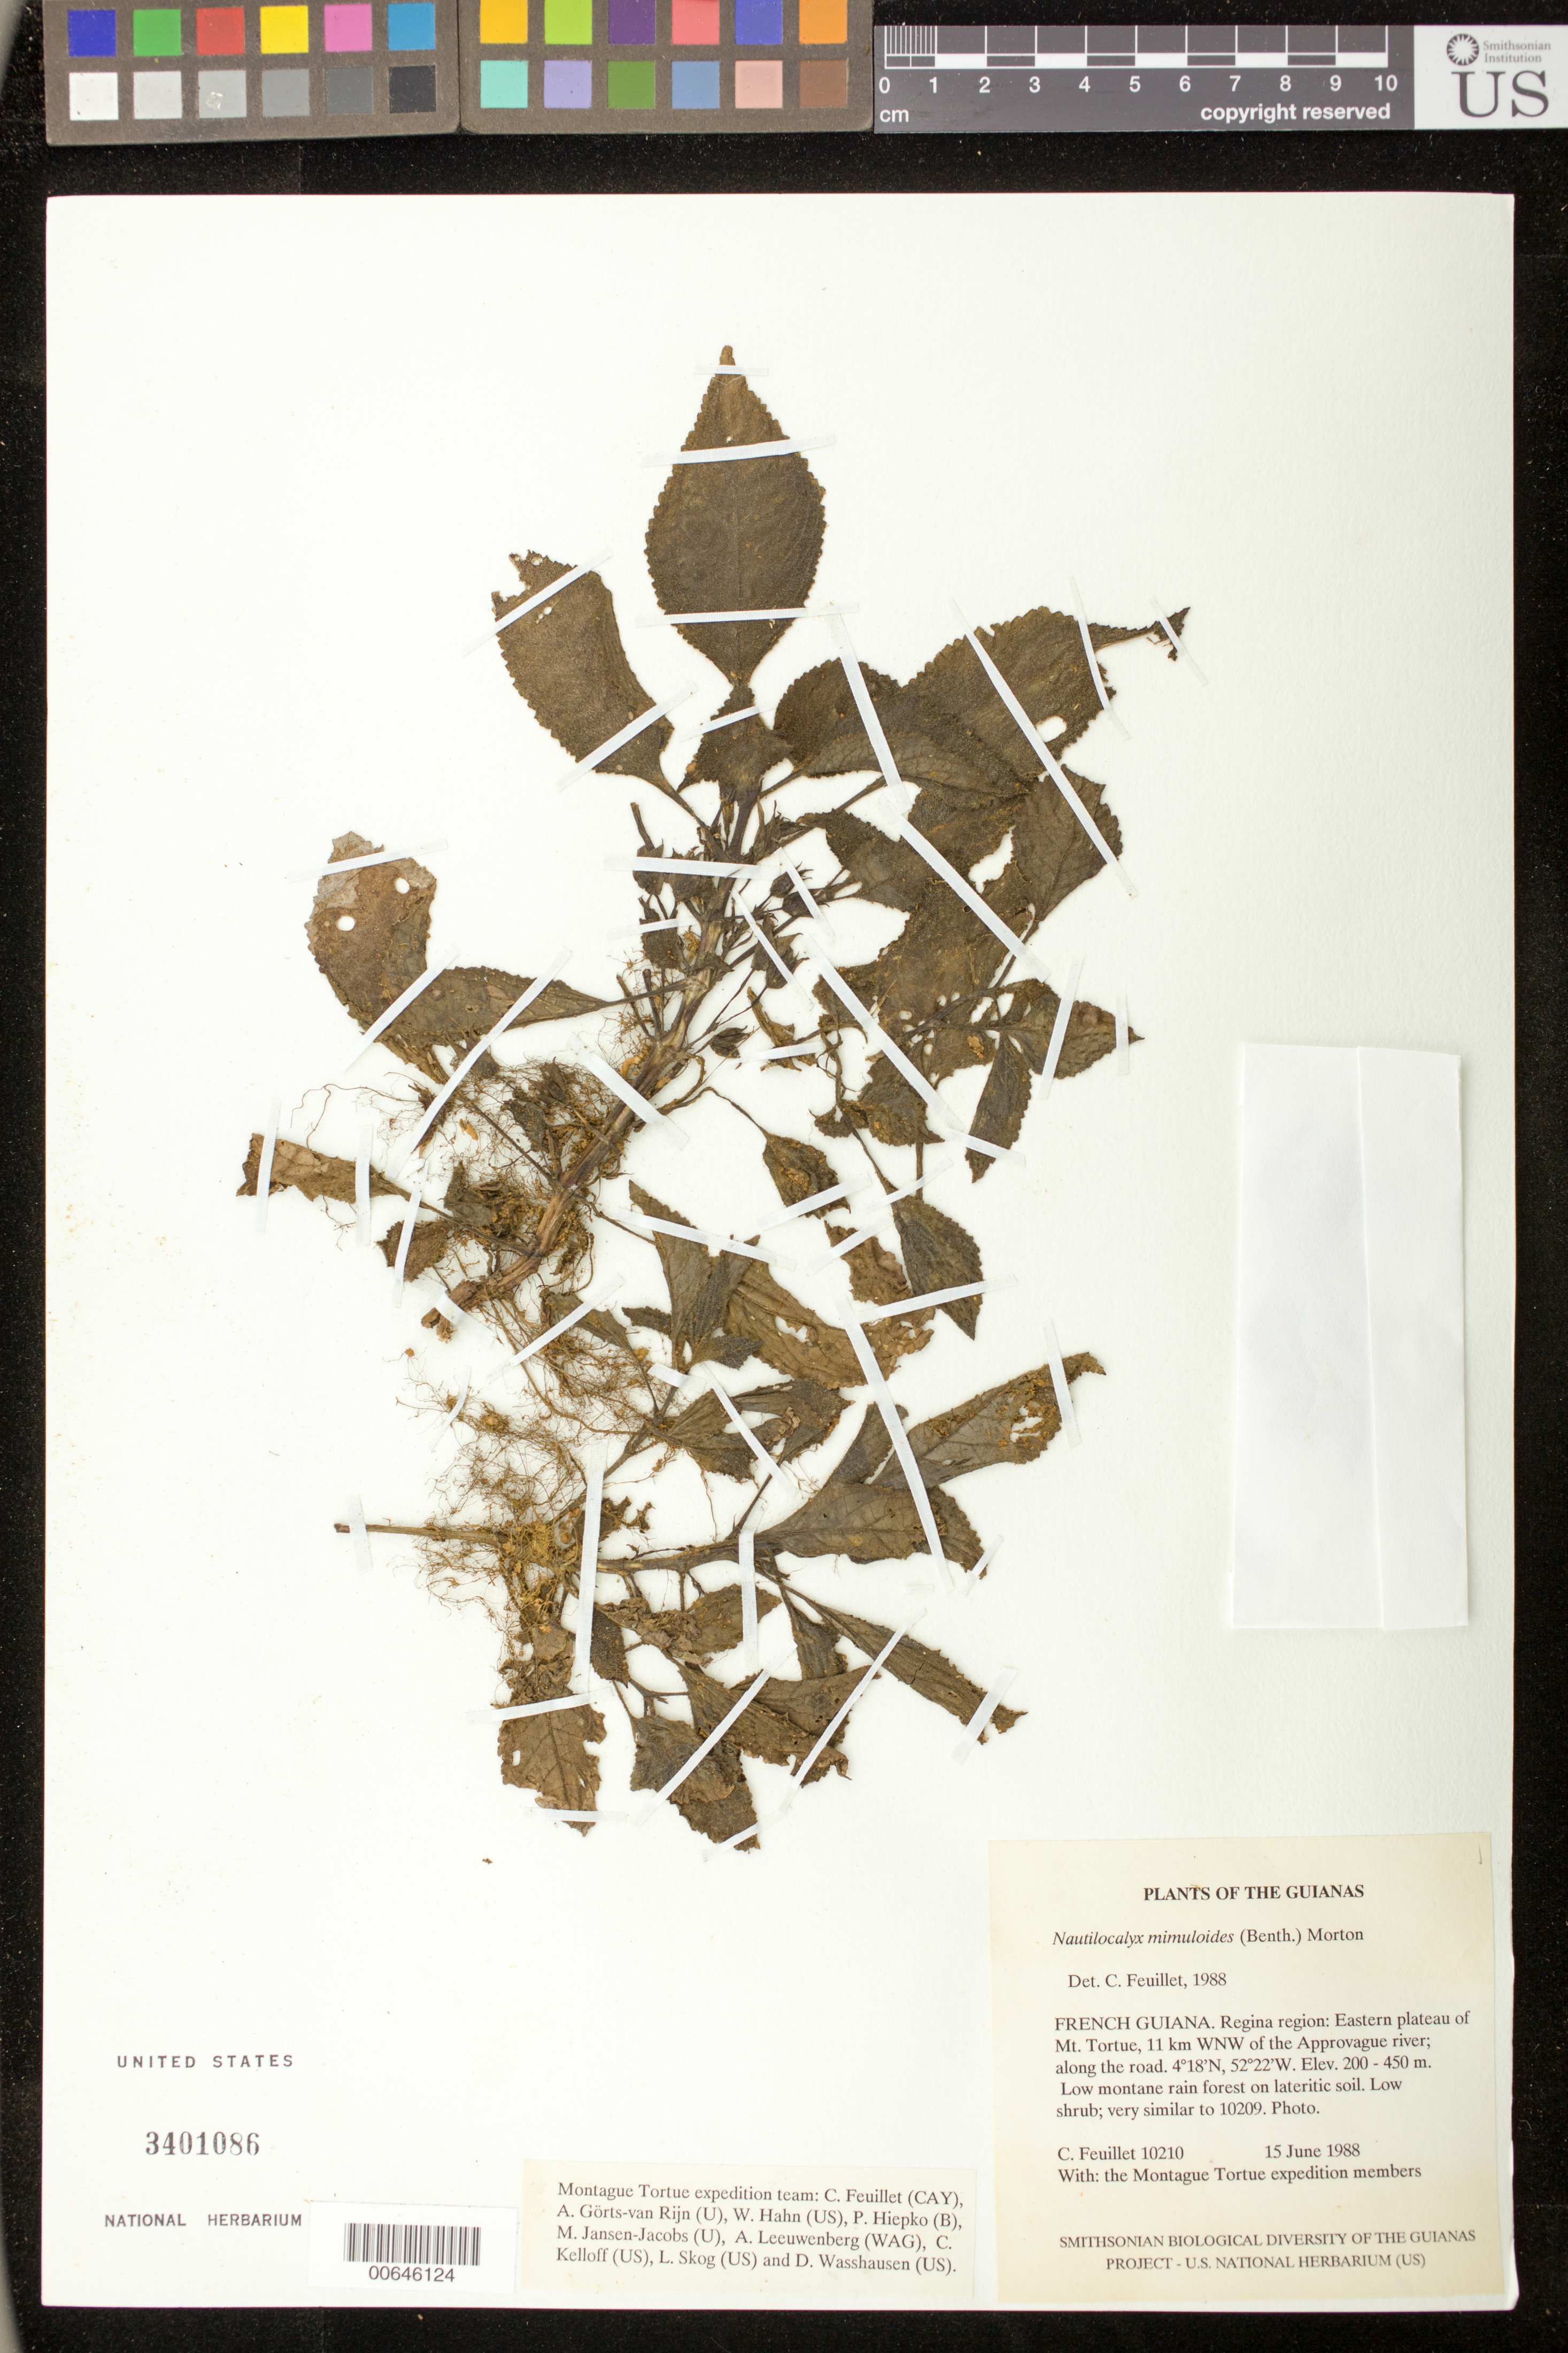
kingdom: Plantae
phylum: Tracheophyta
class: Magnoliopsida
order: Lamiales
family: Gesneriaceae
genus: Nautilocalyx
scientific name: Nautilocalyx mimuloides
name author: (Benth.) C.V. Morton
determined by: Skog, Laurence E.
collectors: C. Feuillet & Montagne Torte Exped. members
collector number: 10210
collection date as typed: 15 Jun 1988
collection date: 1988-06-15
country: French Guiana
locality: Régina, eastern plateau of Mt Tortue, 11 km WNW of Approuague River; along the road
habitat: Low montane rain forest on lateritic soil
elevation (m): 200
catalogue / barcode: US 3401086